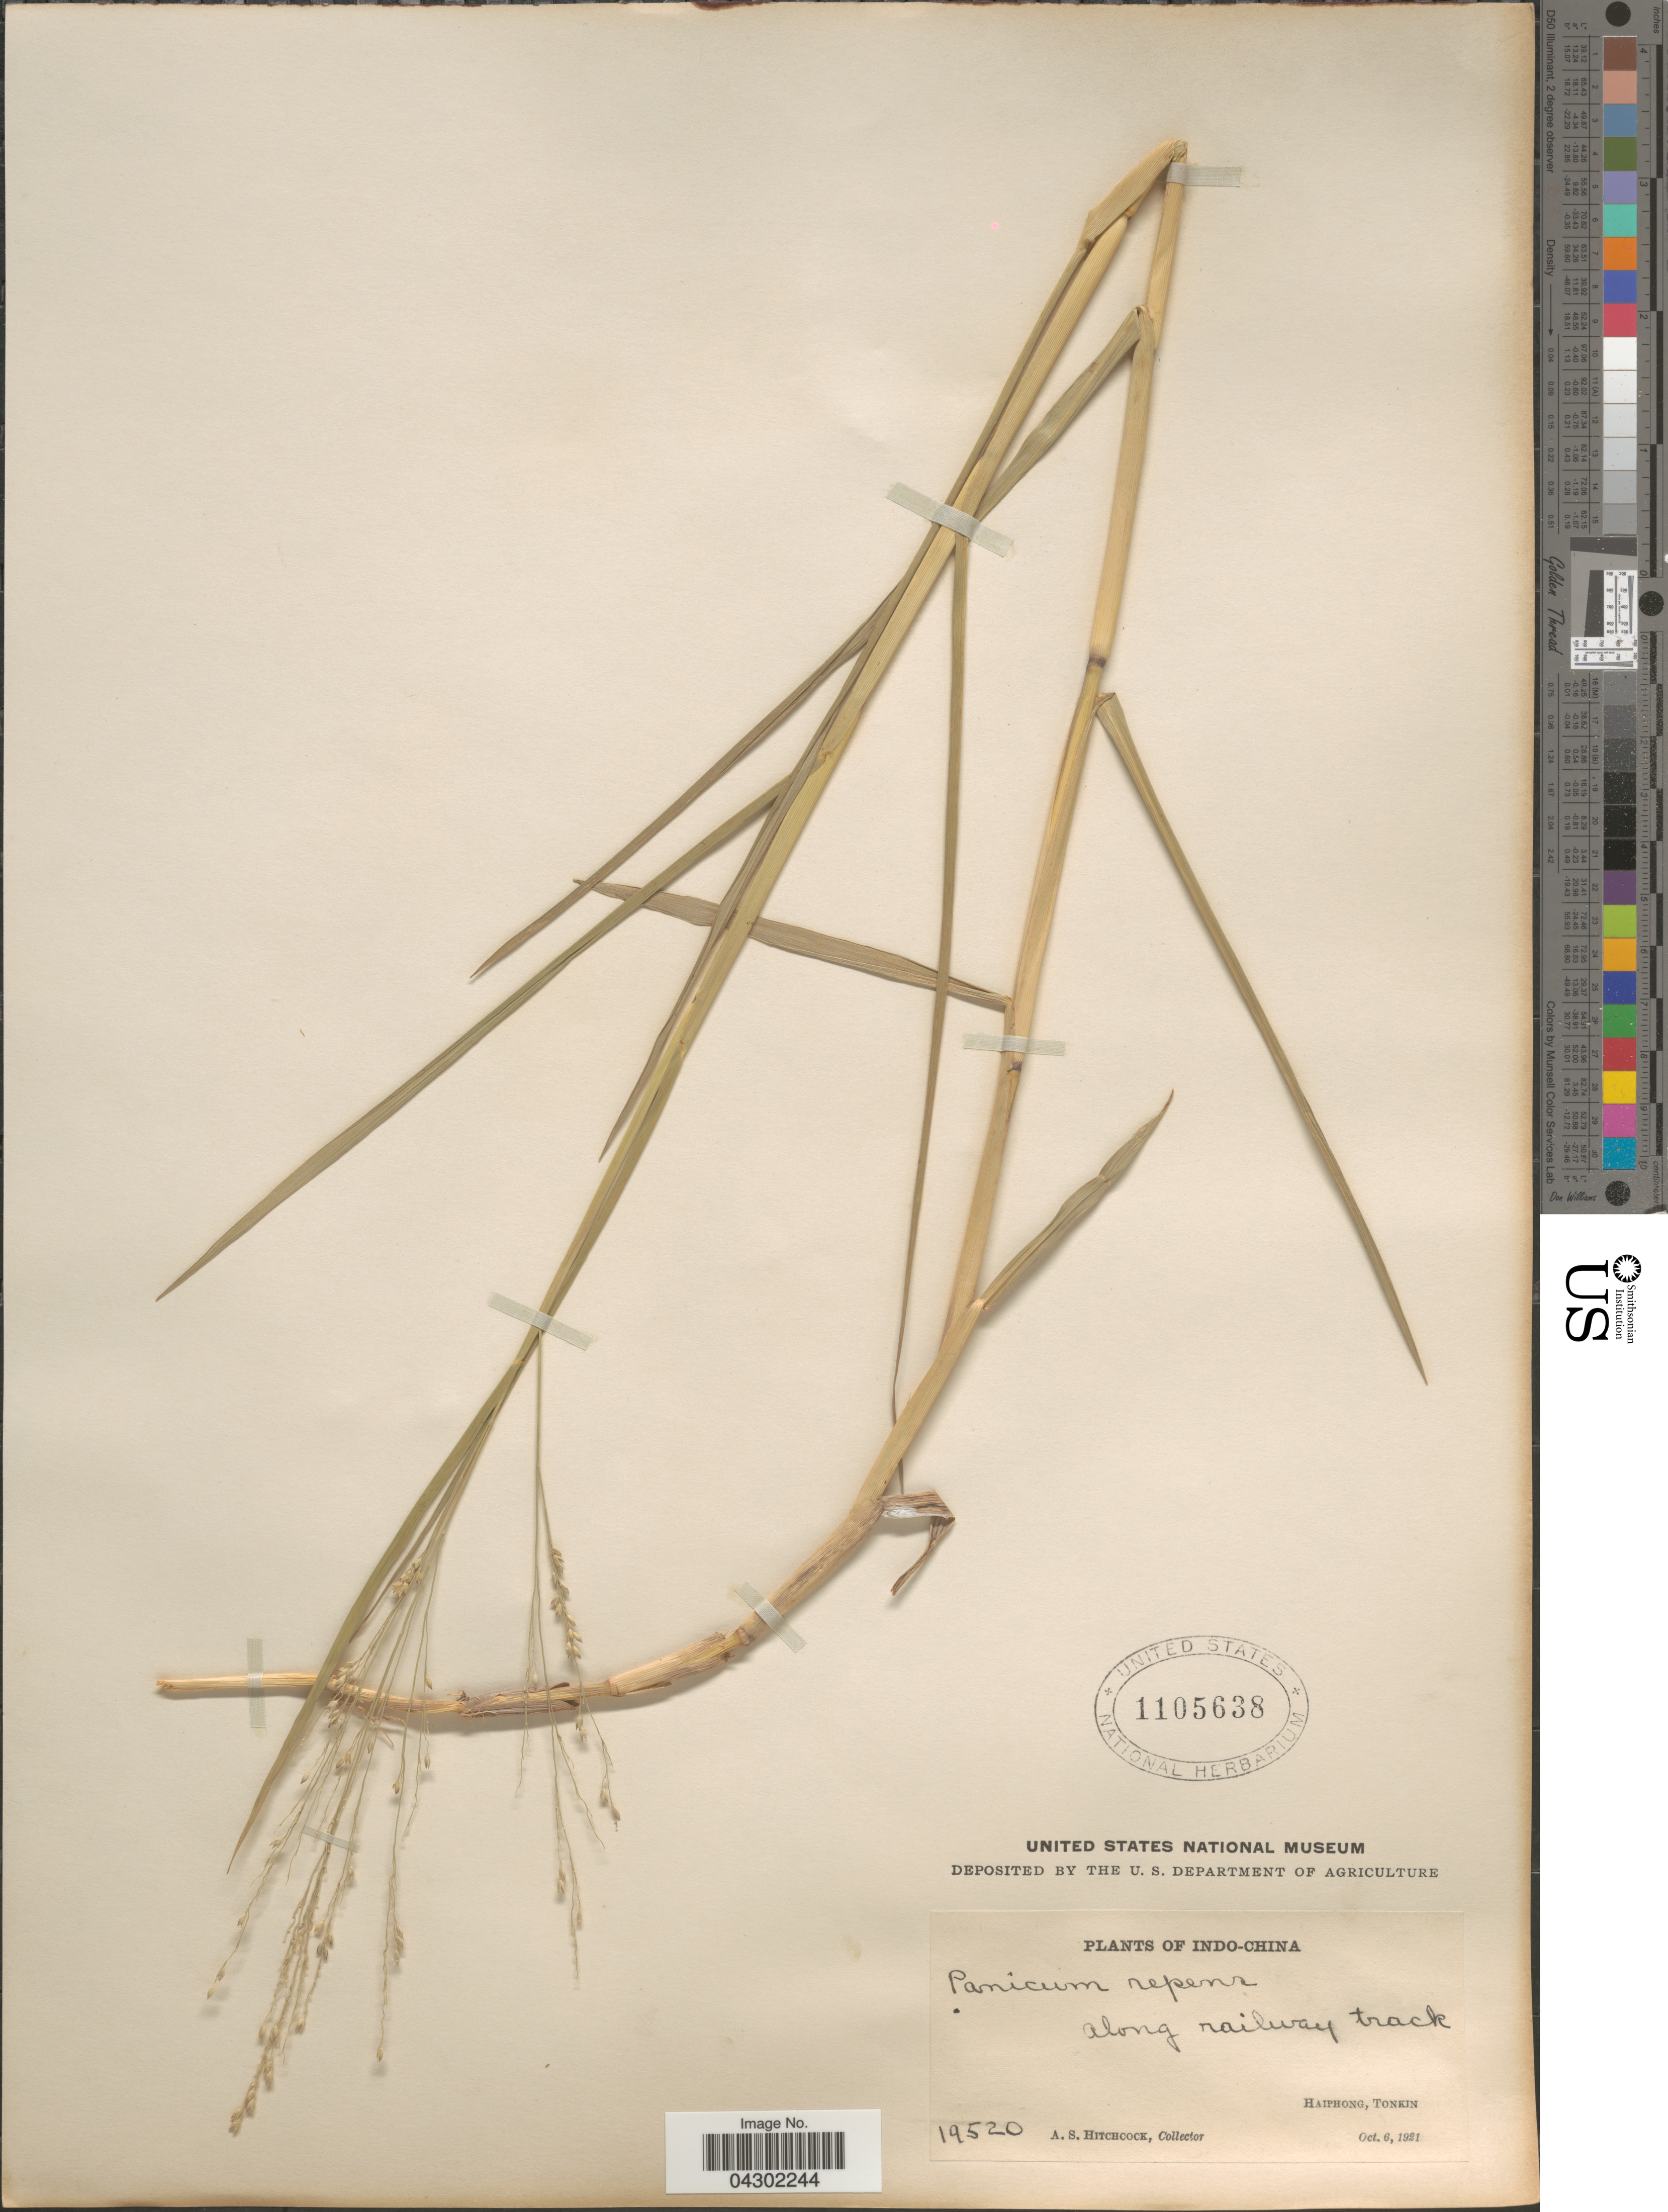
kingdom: Plantae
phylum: Tracheophyta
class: Liliopsida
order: Poales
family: Poaceae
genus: Panicum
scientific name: Panicum repens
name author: L.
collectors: A. S. Hitchcock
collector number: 19520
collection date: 1921-10-06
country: Vietnam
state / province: Hai Phong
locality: Indo-China. Along railway track. Haiphong, Tonkin.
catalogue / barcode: US 1105638